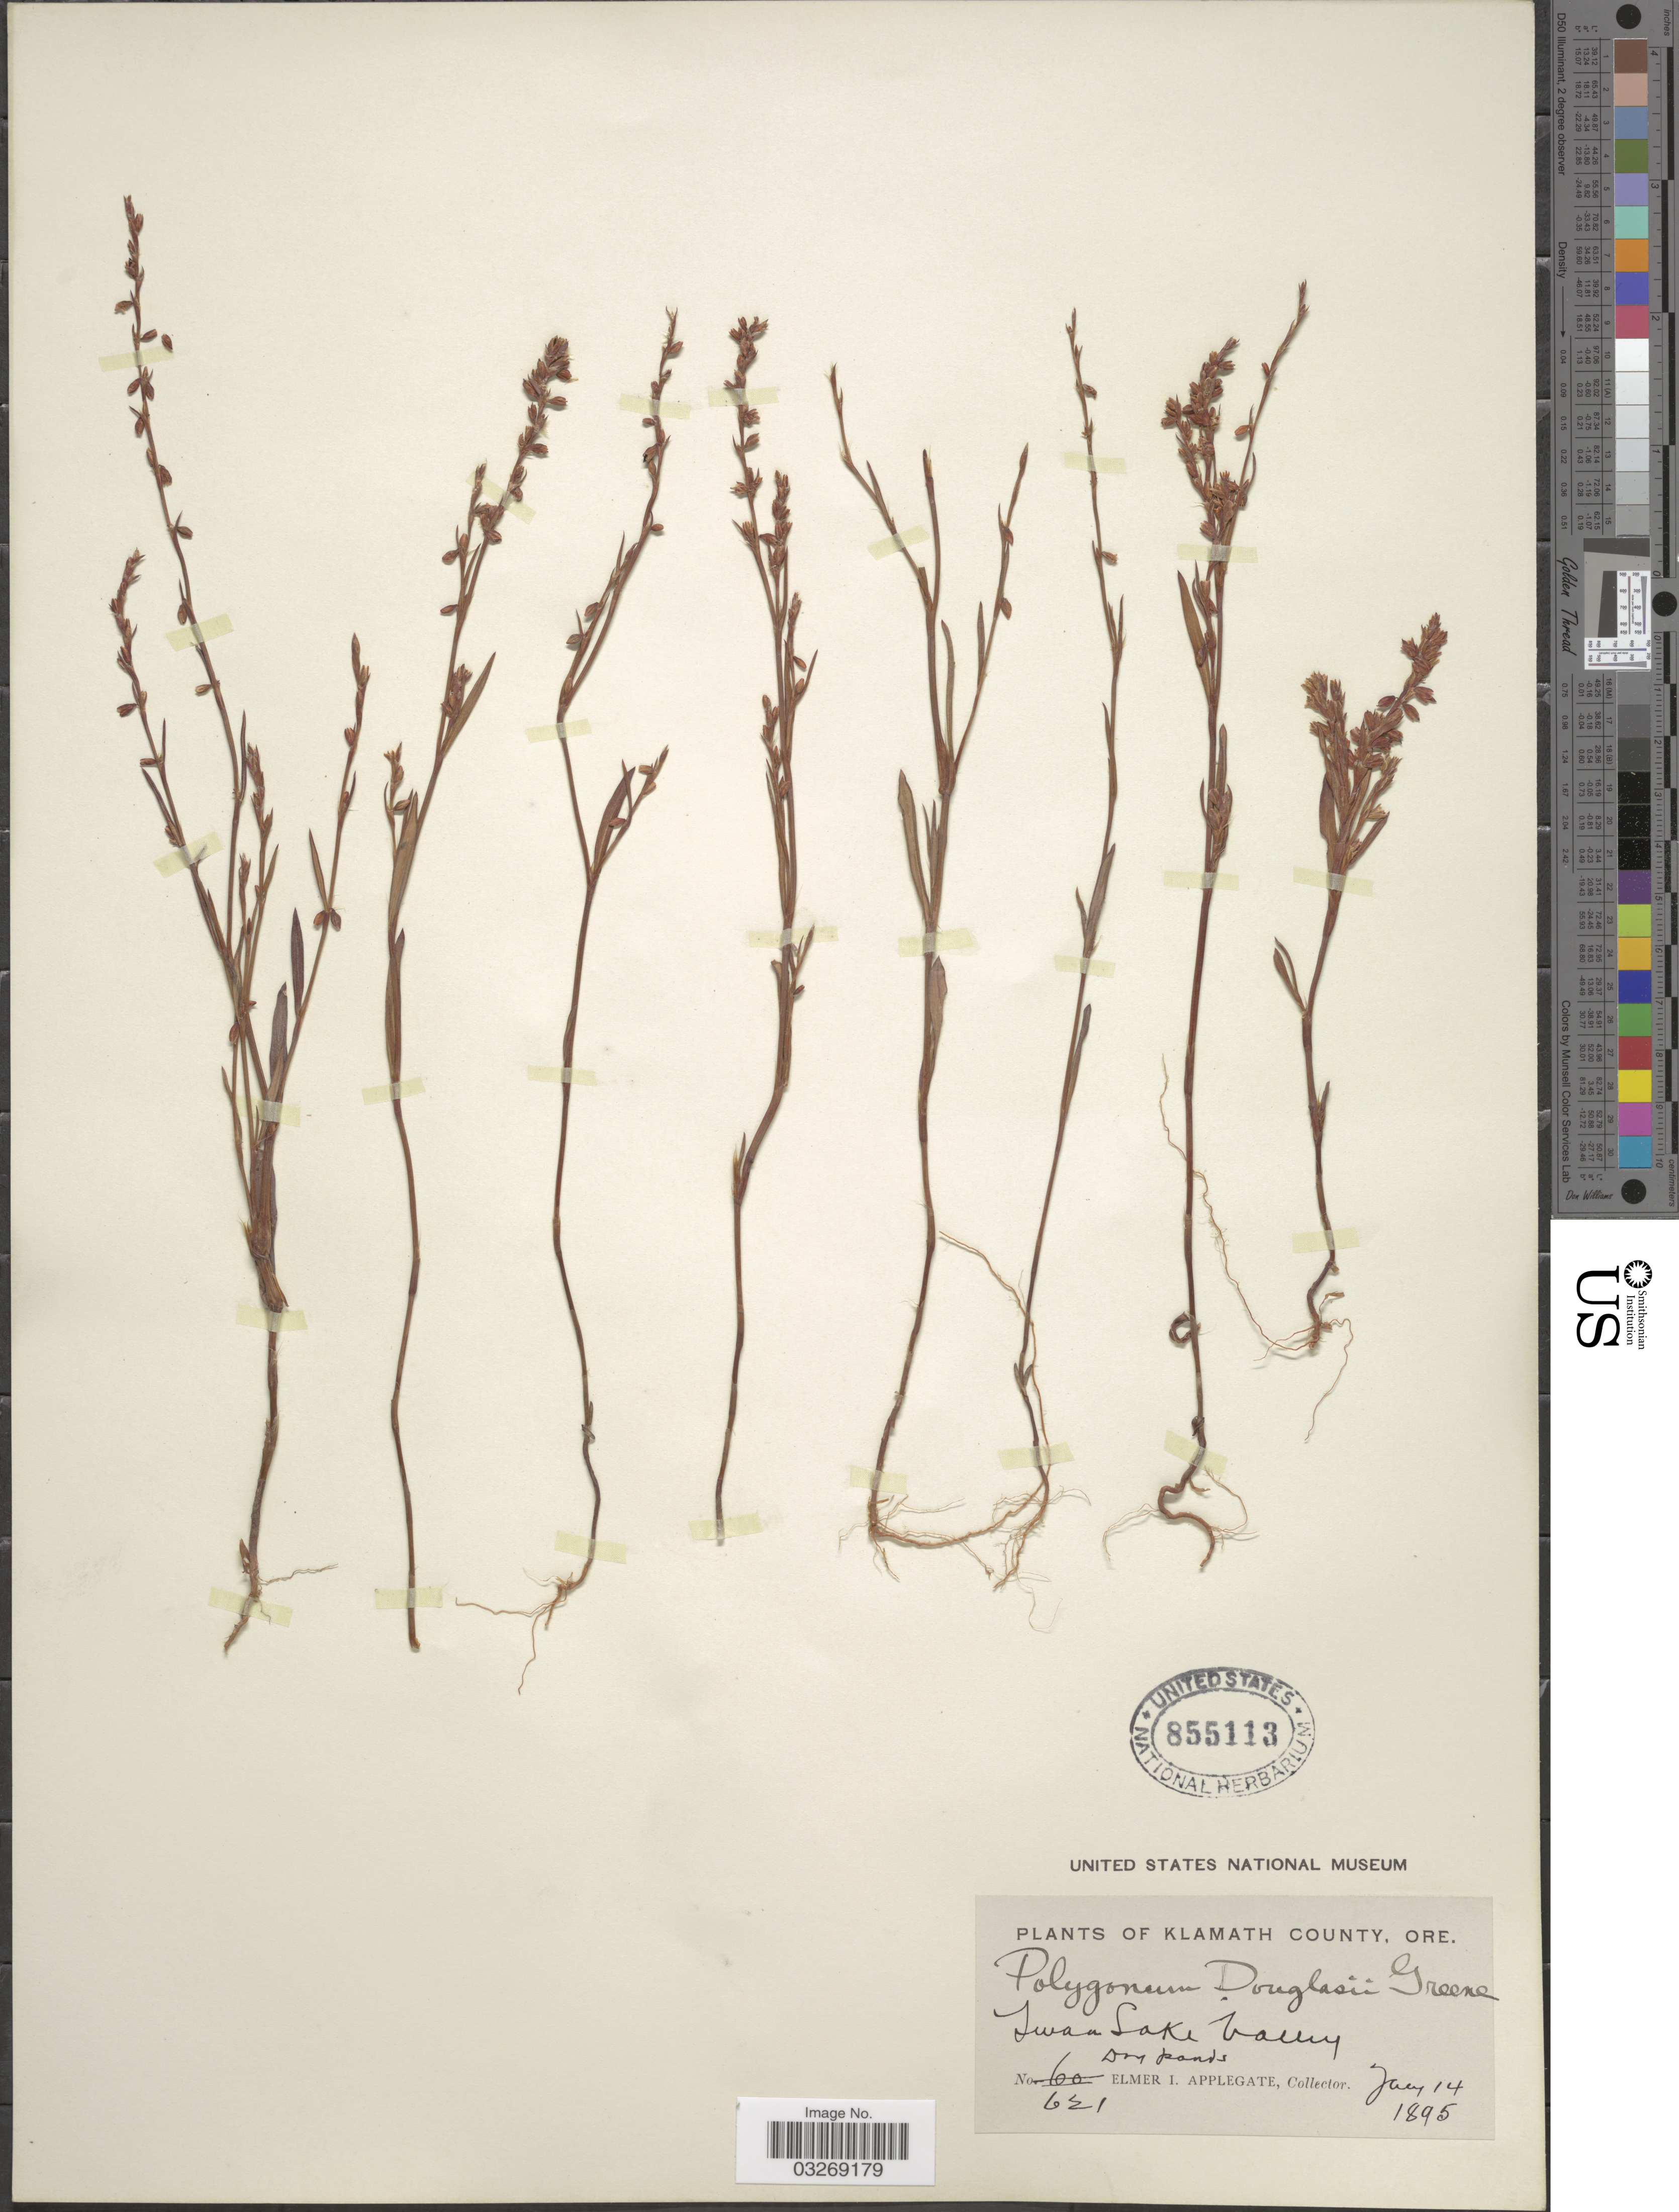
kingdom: Plantae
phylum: Tracheophyta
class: Magnoliopsida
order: Caryophyllales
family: Polygonaceae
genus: Polygonum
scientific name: Polygonum douglasii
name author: Greene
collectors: E. I. Applegate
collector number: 621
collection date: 1895-01-14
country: United States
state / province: Oregon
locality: Klamath County. Swan Lake Valley.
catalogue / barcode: US 855113